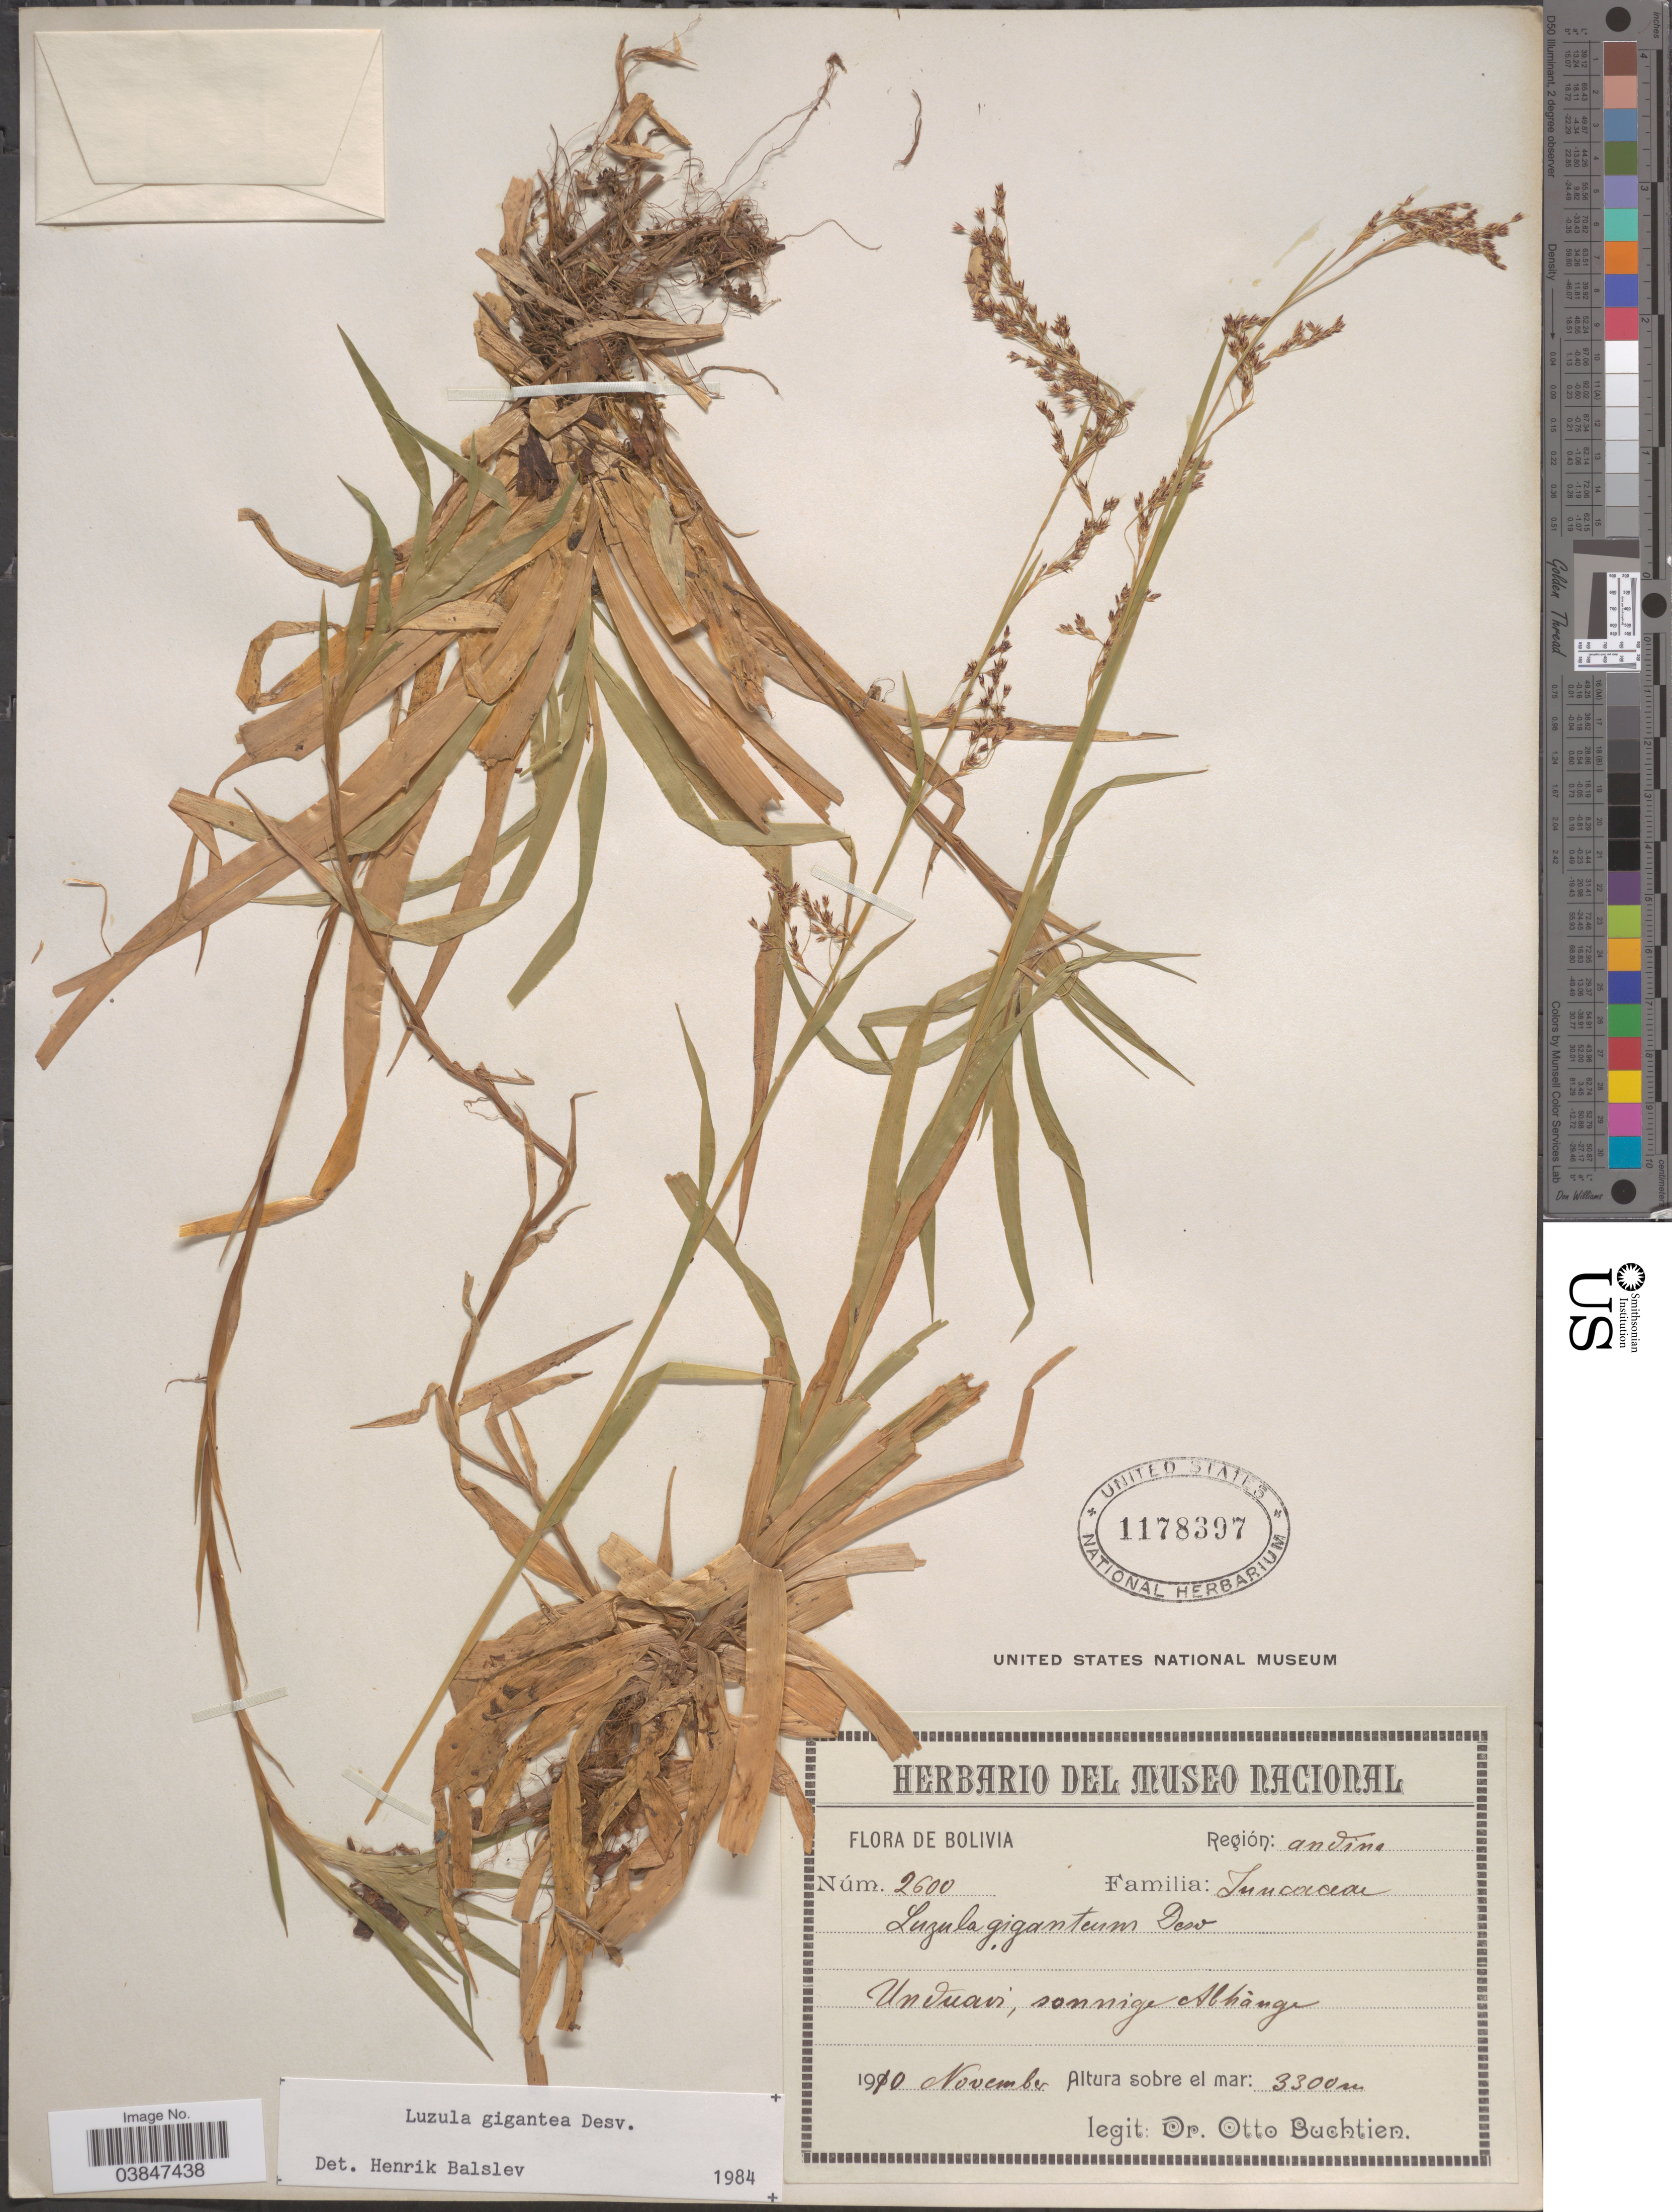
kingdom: Plantae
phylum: Tracheophyta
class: Liliopsida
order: Poales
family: Juncaceae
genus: Luzula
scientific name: Luzula gigantea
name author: Desv.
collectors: O. Buchtien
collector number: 2600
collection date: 1910-11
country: Bolivia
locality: Región: Andine. Unduavi, sonnige Alhànge.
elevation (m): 3300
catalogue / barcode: US 1178397